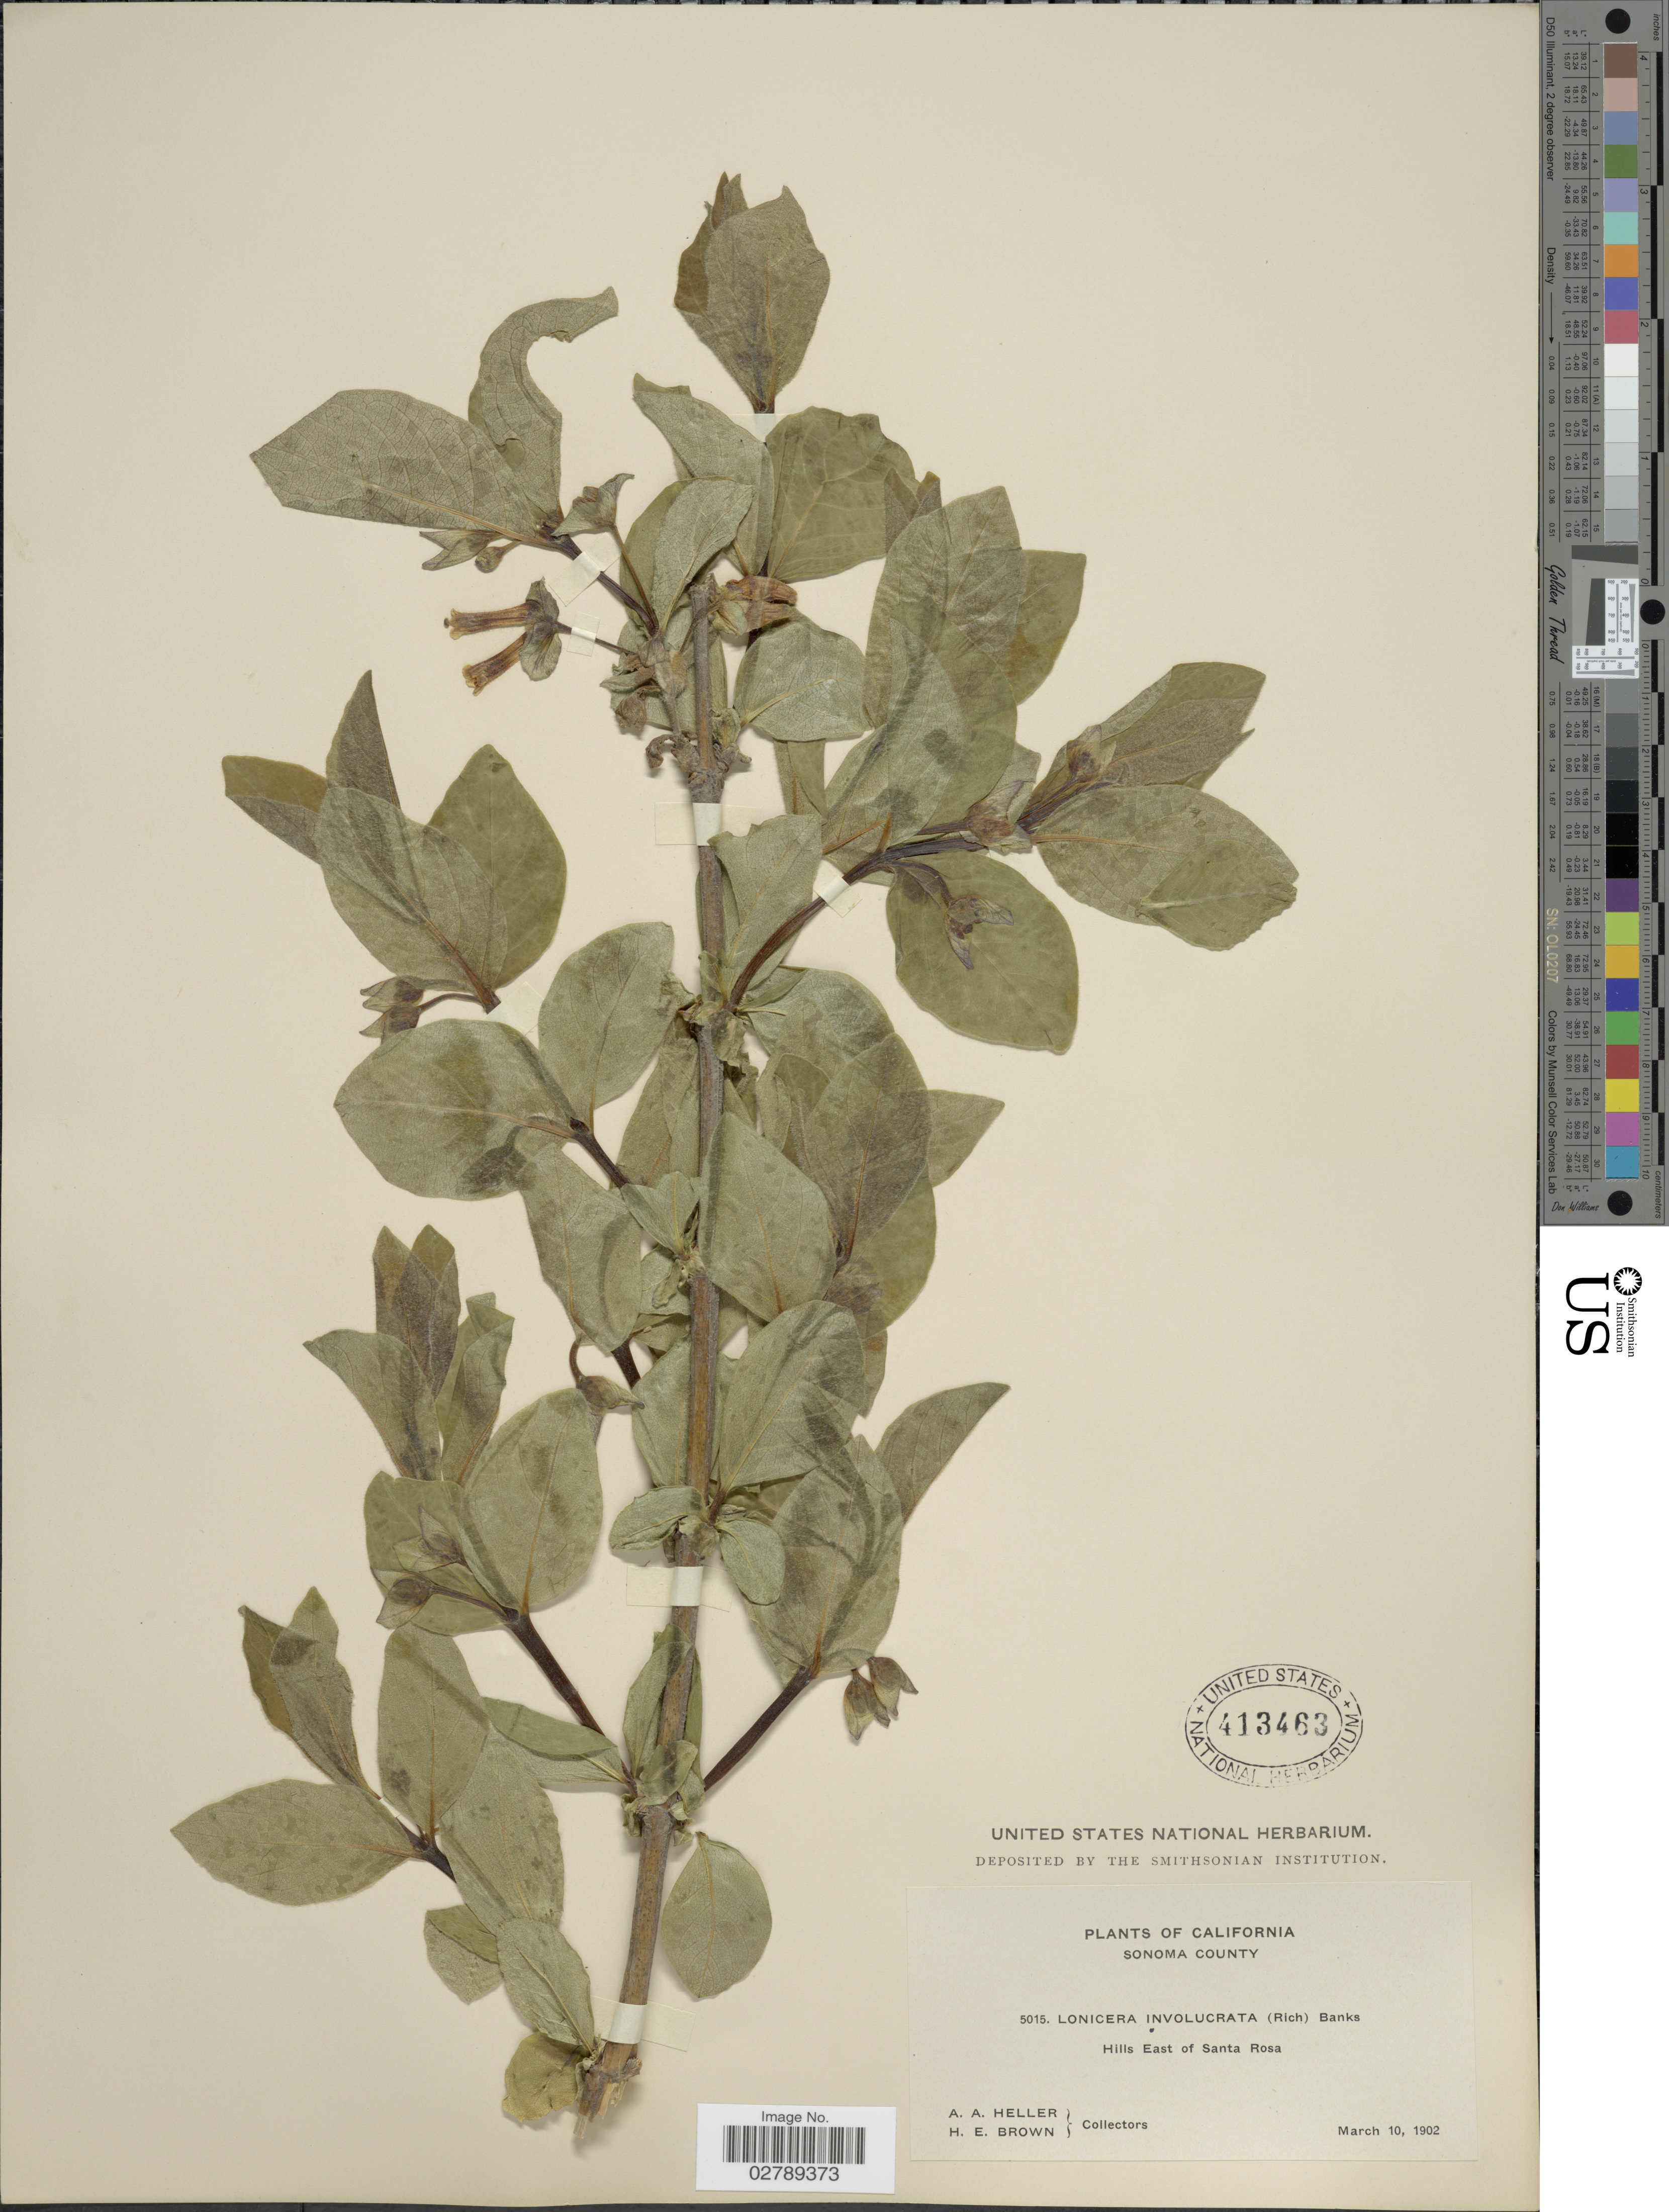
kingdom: Plantae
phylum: Tracheophyta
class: Magnoliopsida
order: Dipsacales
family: Caprifoliaceae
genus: Lonicera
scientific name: Lonicera involucrata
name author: (Richardson) Banks ex Spreng.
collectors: A. A. Heller & H. E. Brown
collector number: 5015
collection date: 1902-03-10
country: United States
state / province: California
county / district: Sonoma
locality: Sonoma County. Hills East of Santa Rosa.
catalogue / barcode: US 413463